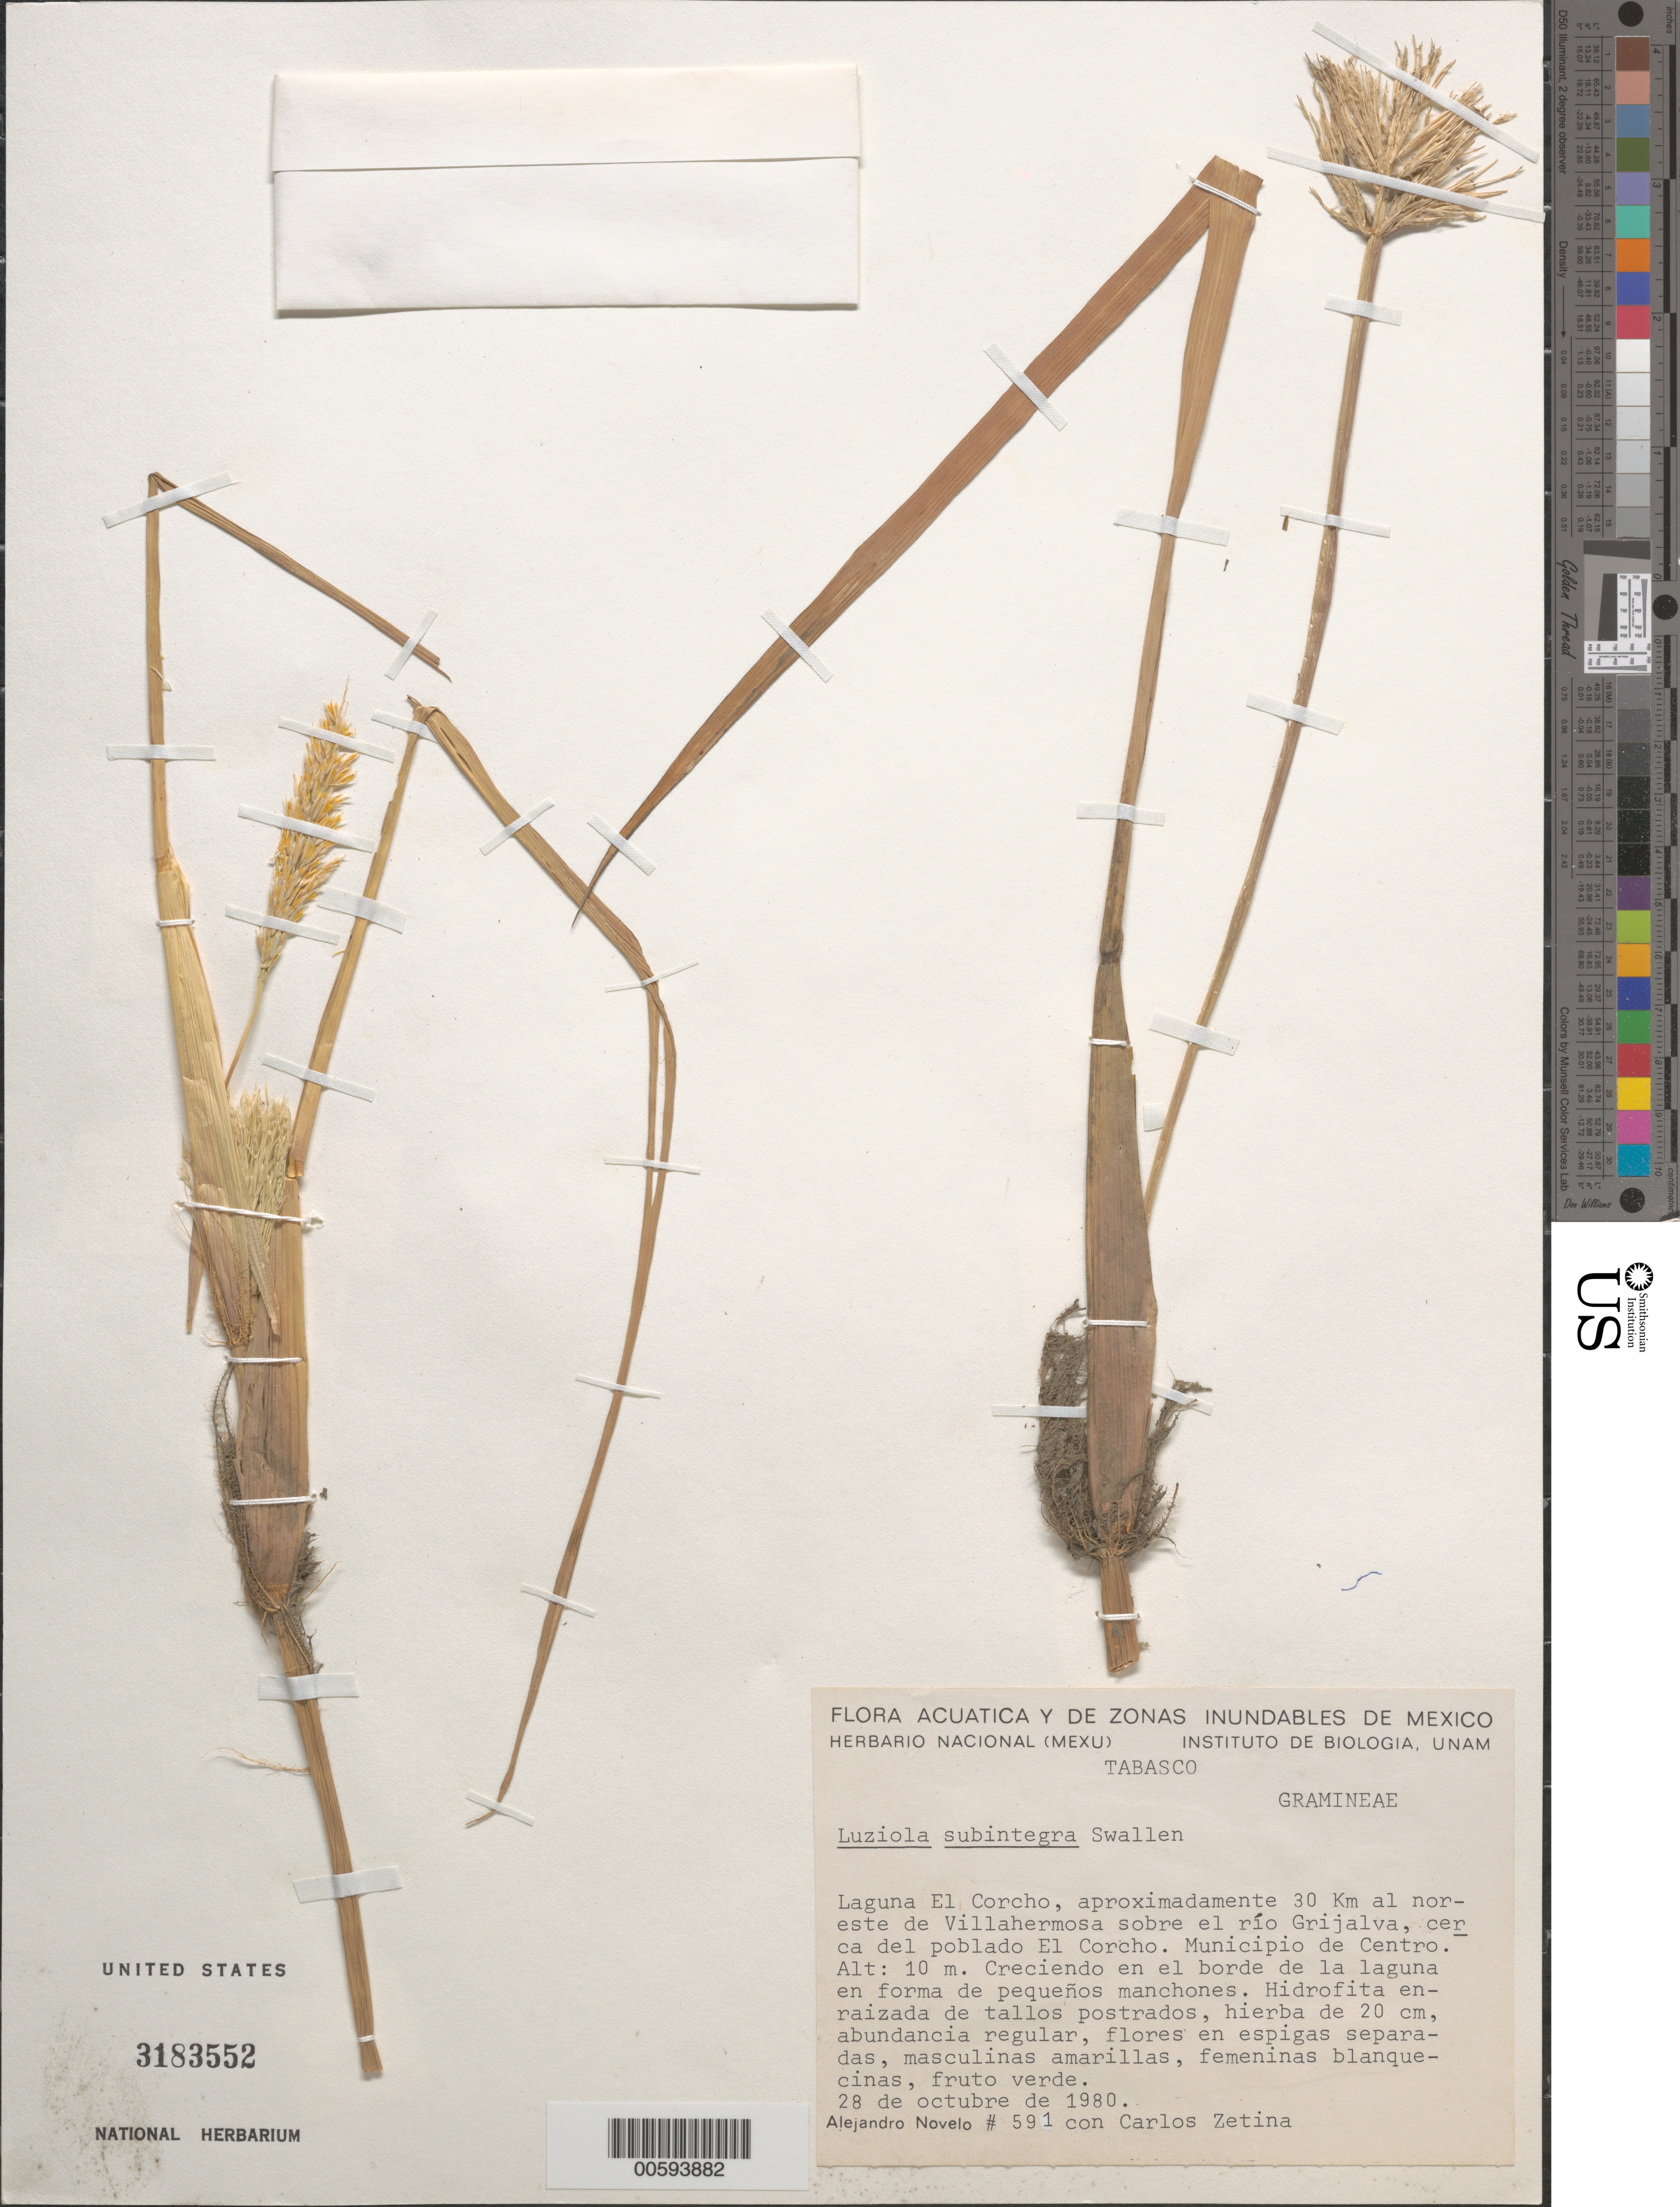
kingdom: Plantae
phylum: Tracheophyta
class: Liliopsida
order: Poales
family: Poaceae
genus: Luziola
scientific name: Luziola subintegra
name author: Swallen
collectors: A. Novelo & C. Zetina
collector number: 591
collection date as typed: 28 Oct 1980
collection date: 1980-10-28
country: Mexico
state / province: Tabasco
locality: Laguna El Corcho, ca 30 km al noreste de Villahermosa sobre el río Grijalva, cer ca del poblado El Corcho. Municipio de Centro.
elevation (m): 10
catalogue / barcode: US 3183552